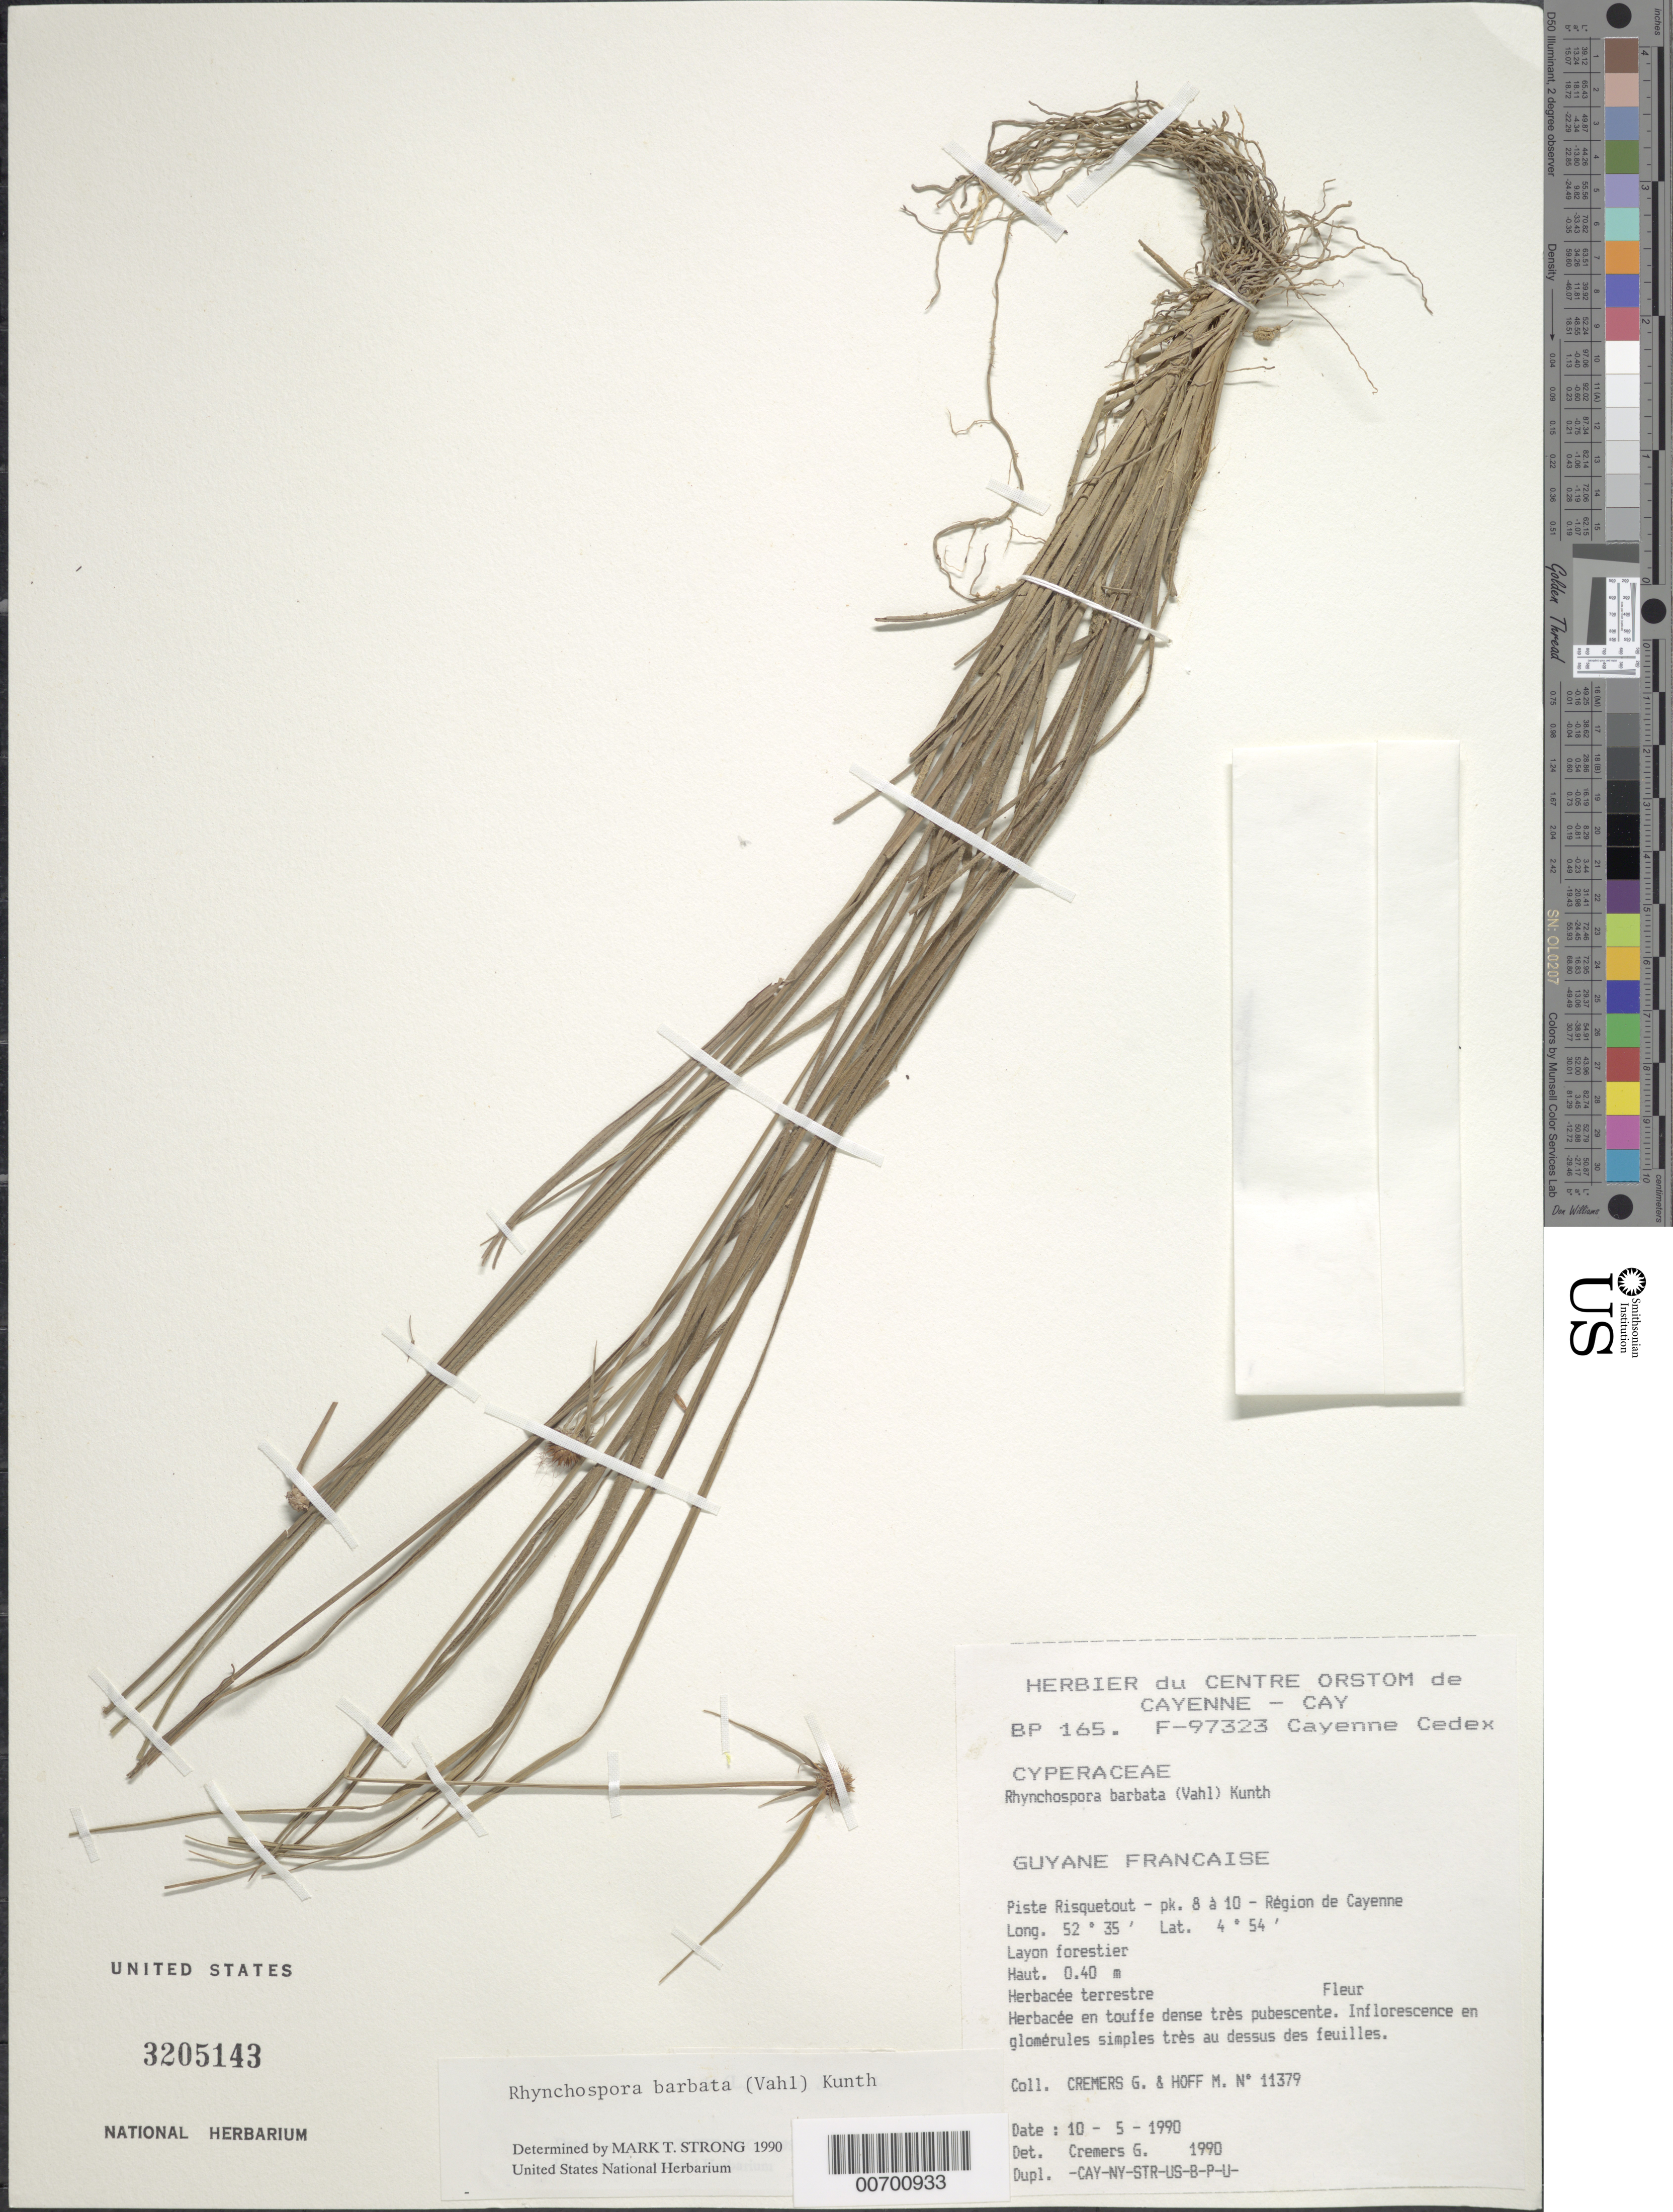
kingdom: Plantae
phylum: Tracheophyta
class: Liliopsida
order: Poales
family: Cyperaceae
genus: Rhynchospora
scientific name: Rhynchospora barbata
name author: (Vahl) Kunth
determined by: Alves, K.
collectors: G. Cremers & M. Hoff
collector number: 11379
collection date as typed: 10-May-90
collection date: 1990-05-10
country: French Guiana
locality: Piste Risquetout - pk. 8 a 10 - région de Cayenne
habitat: Forest trail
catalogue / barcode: US 3205143